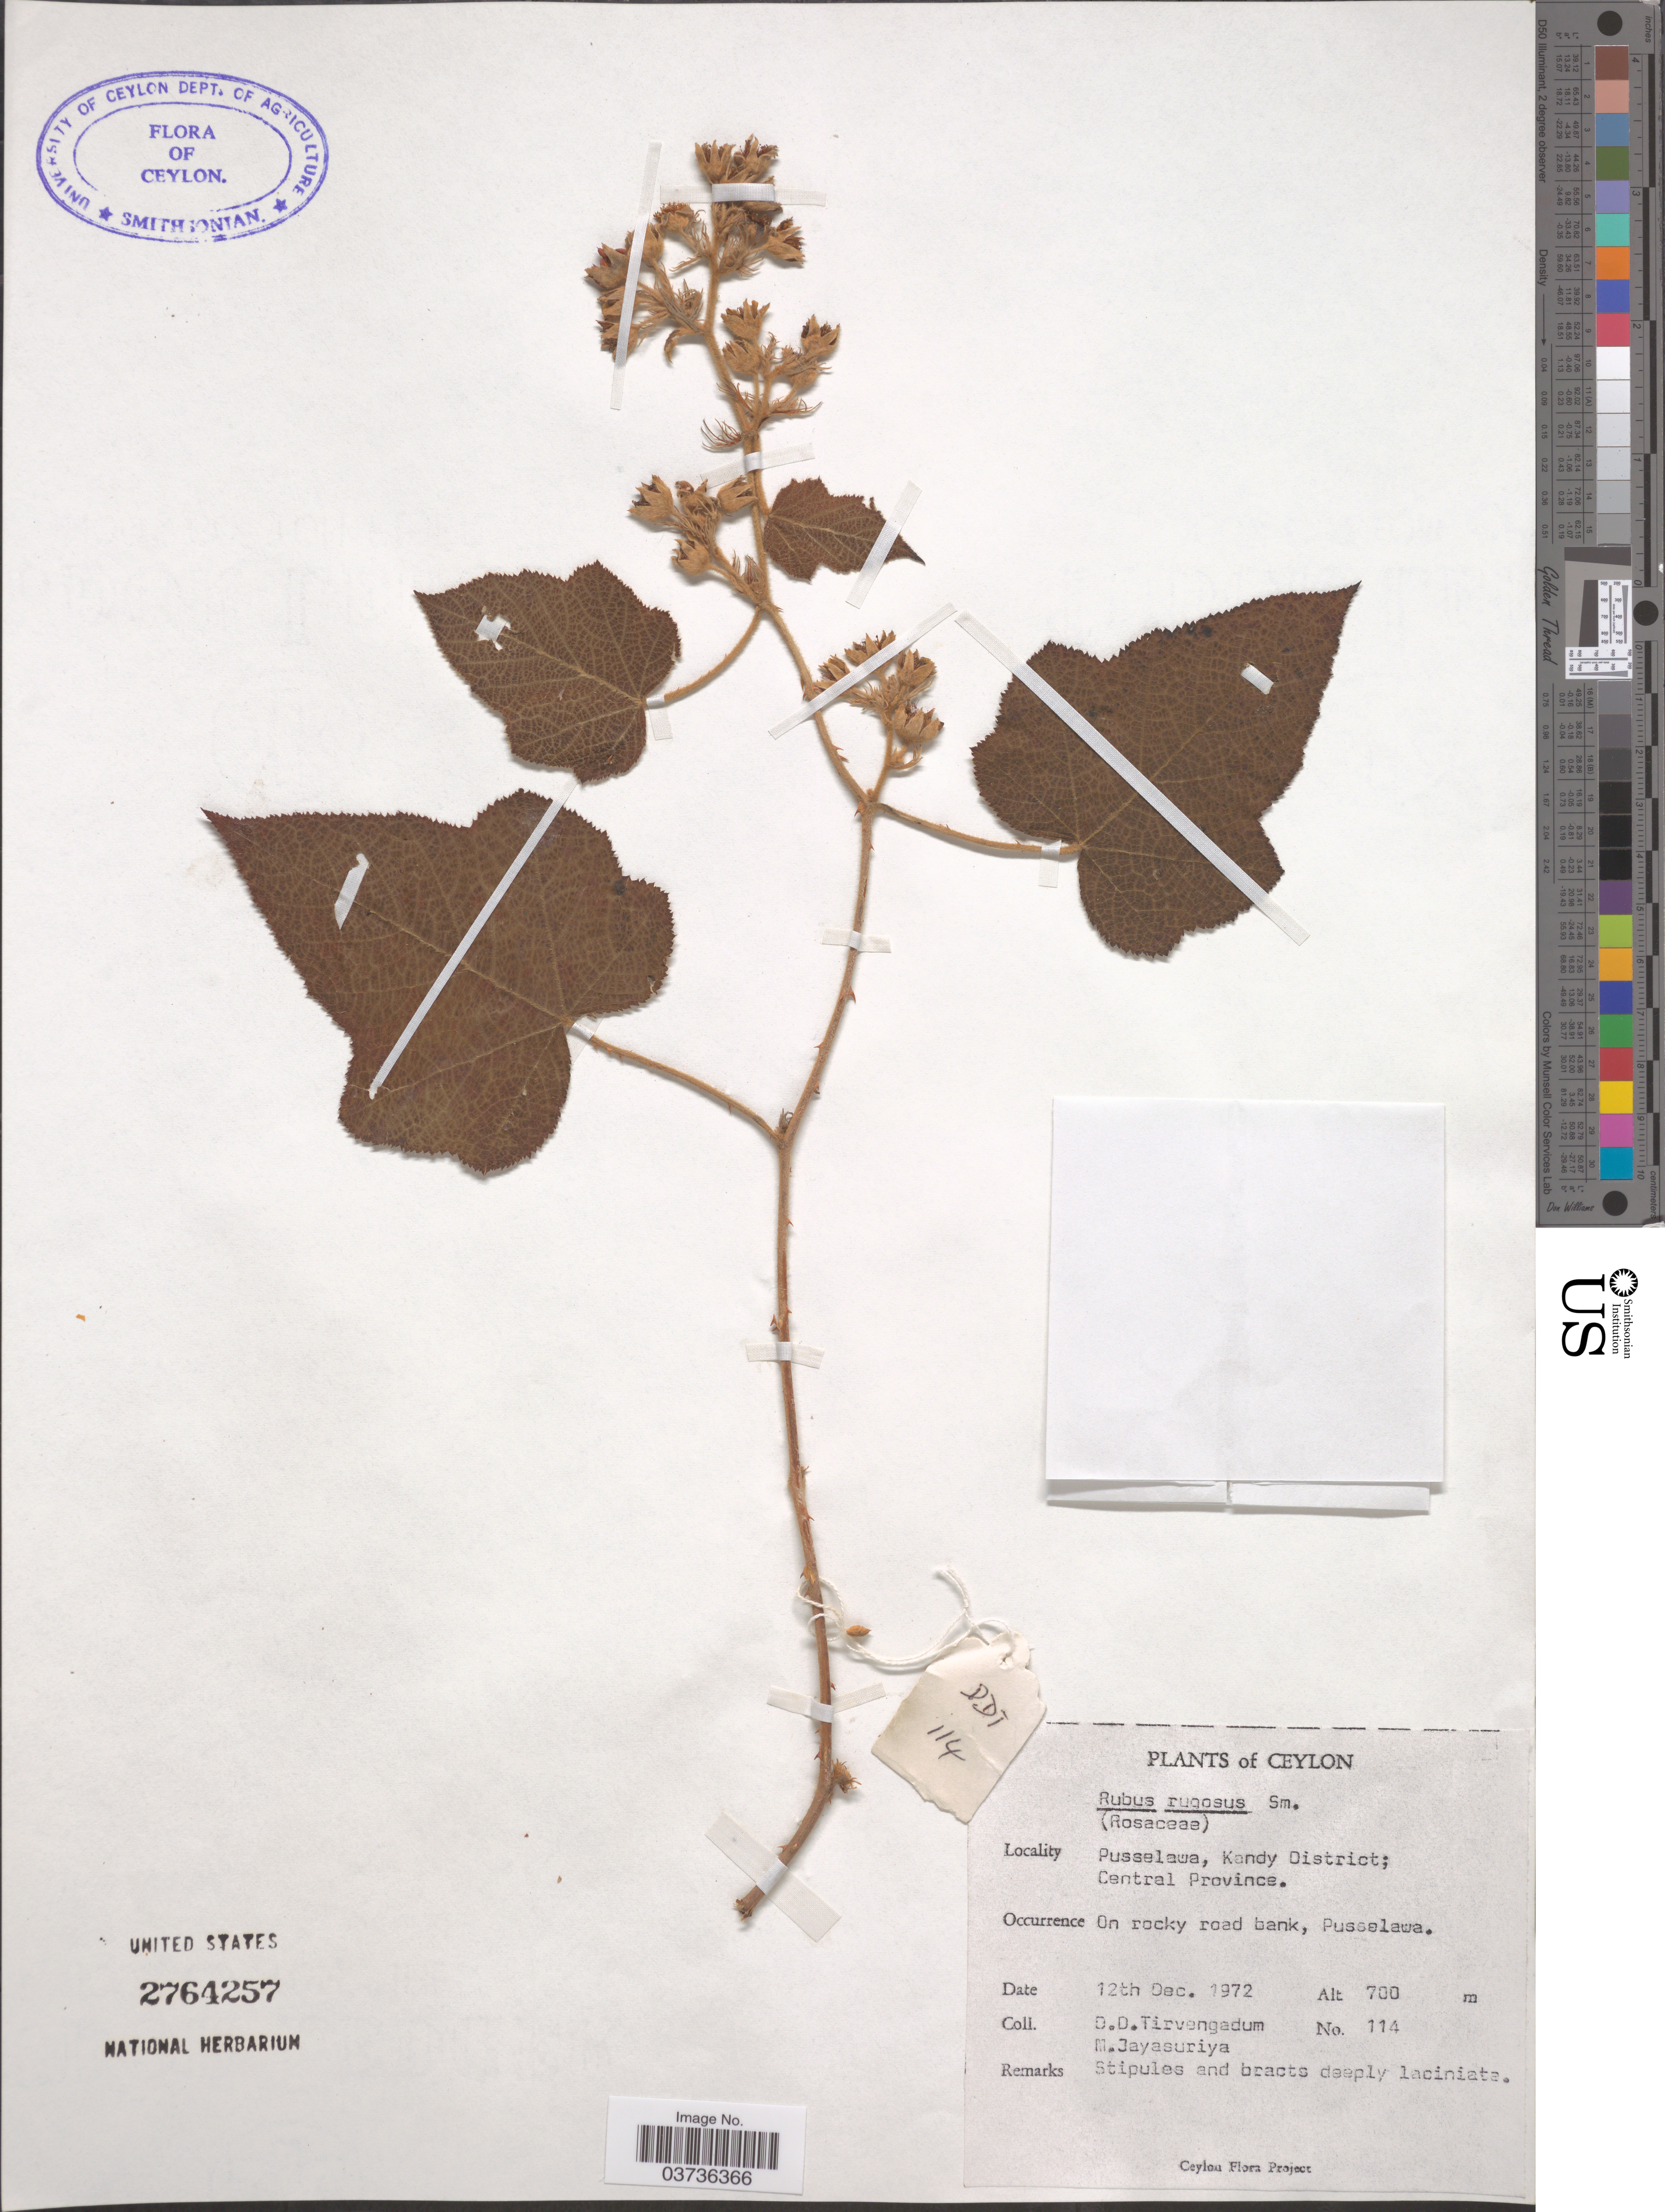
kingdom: Plantae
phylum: Tracheophyta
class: Magnoliopsida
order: Rosales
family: Rosaceae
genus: Rubus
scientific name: Rubus rugosus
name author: Small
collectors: D. Tirvengadum & M. Jayasuriya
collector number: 114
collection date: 1972-12-12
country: Sri Lanka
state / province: Central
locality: Ceylon. Pusselawa, Kandy District.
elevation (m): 700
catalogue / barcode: US 2764257